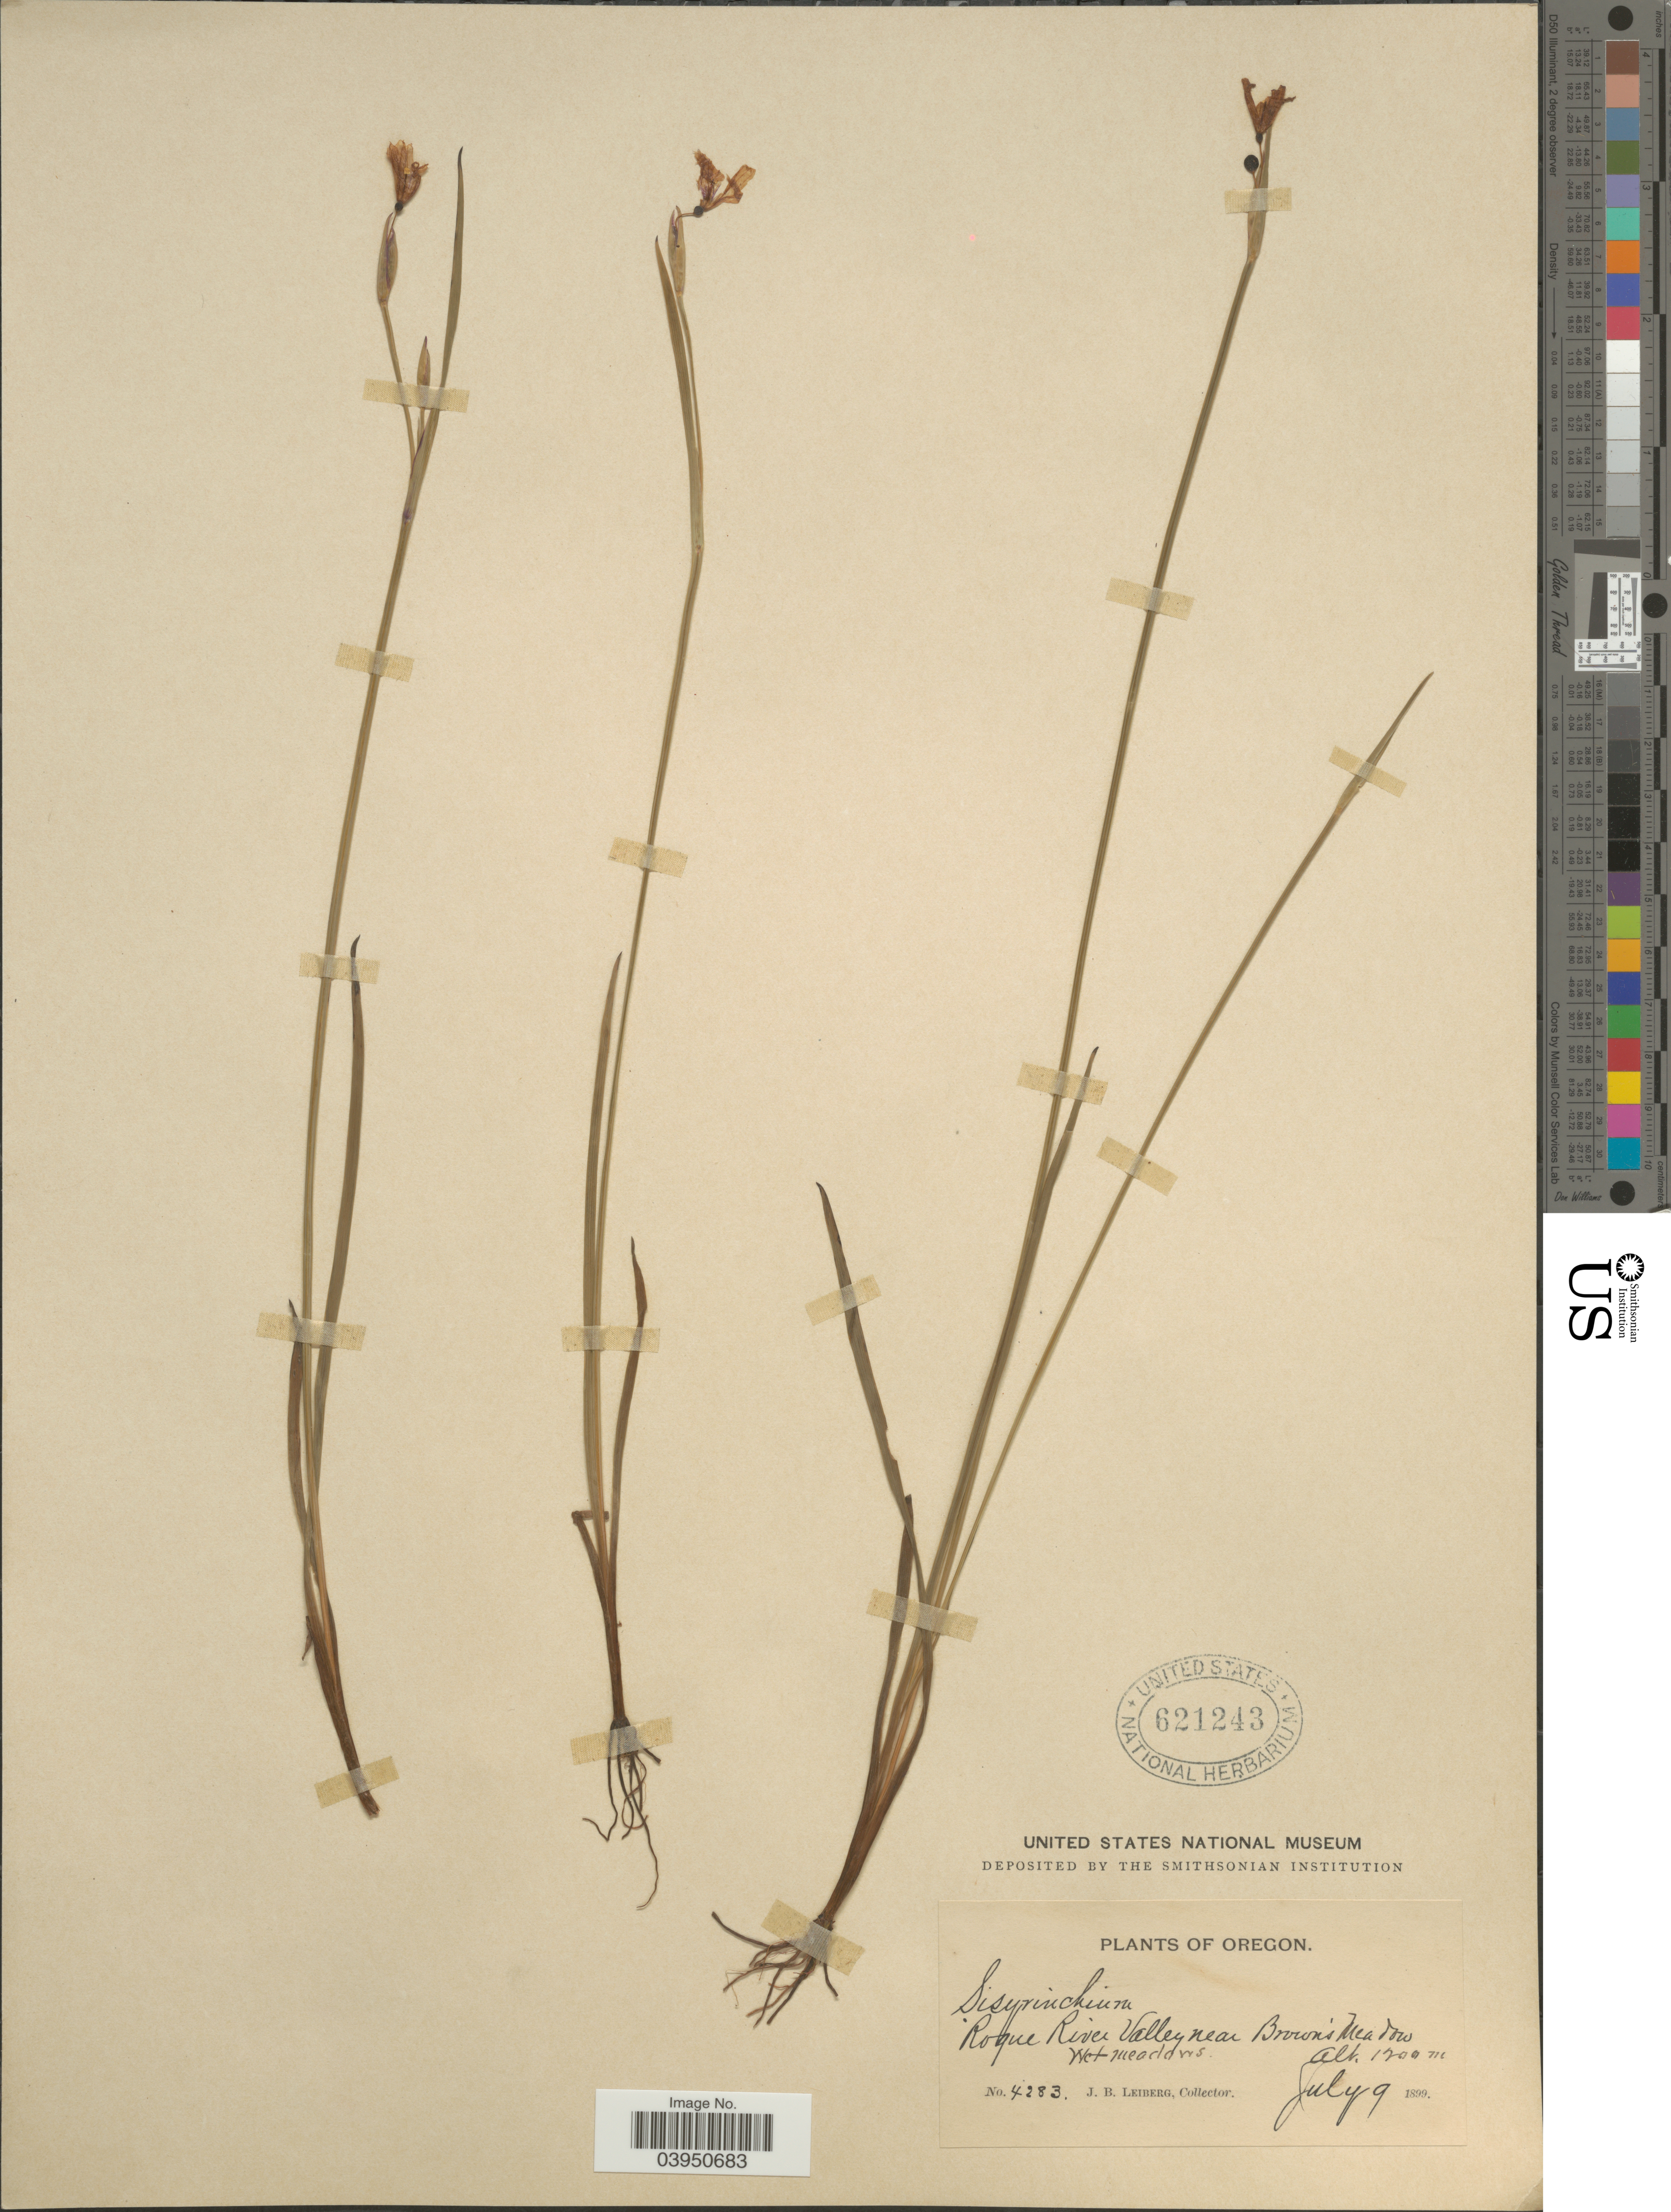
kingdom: Plantae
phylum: Tracheophyta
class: Liliopsida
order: Asparagales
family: Iridaceae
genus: Sisyrinchium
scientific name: Sisyrinchium birameum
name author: Piper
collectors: J. B. Leiberg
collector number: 4283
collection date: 1899-07-09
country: United States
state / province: Oregon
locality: Rogue River Valley near Brown's Meadow.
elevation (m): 1200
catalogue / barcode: US 621243